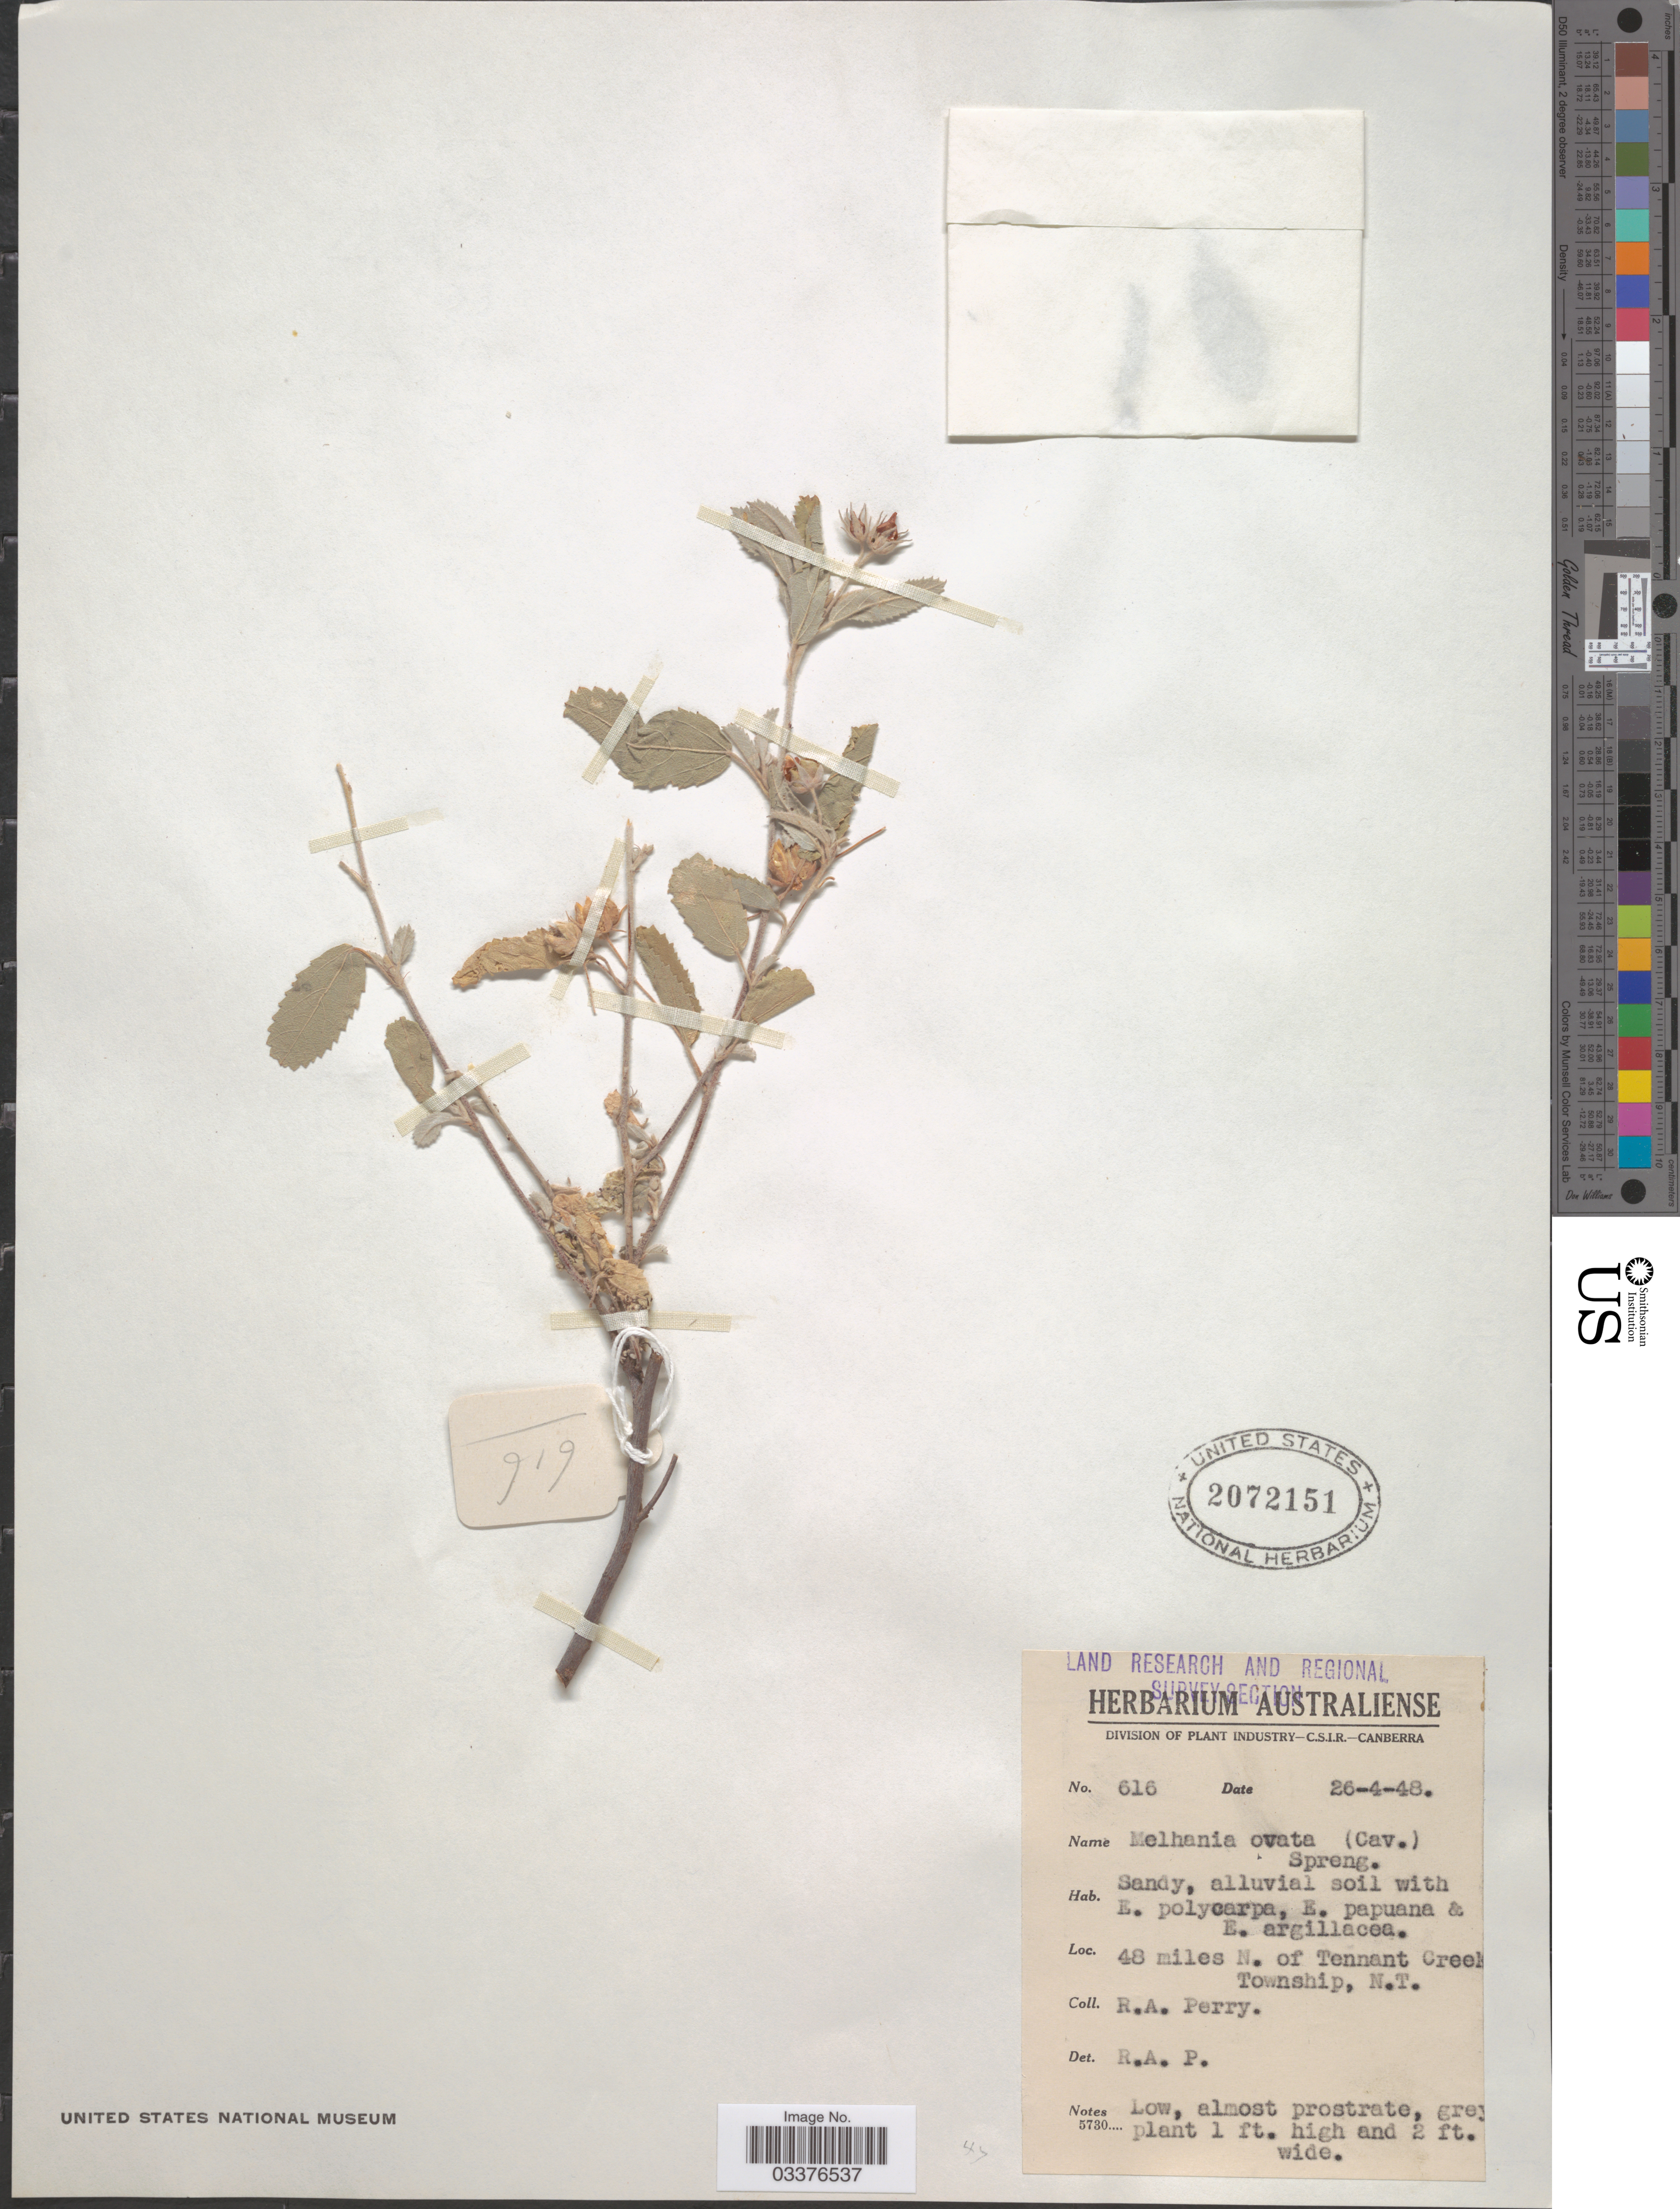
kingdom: Plantae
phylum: Tracheophyta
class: Magnoliopsida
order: Malvales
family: Malvaceae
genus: Melhania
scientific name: Melhania ovata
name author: (Cav.) Spreng.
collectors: Perry, R. A.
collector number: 616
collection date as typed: Transcribed d/m/y: 26/4/48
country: Australia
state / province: Northern Territory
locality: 48 miles N. of Tennant Creek Township.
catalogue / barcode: US 2072151